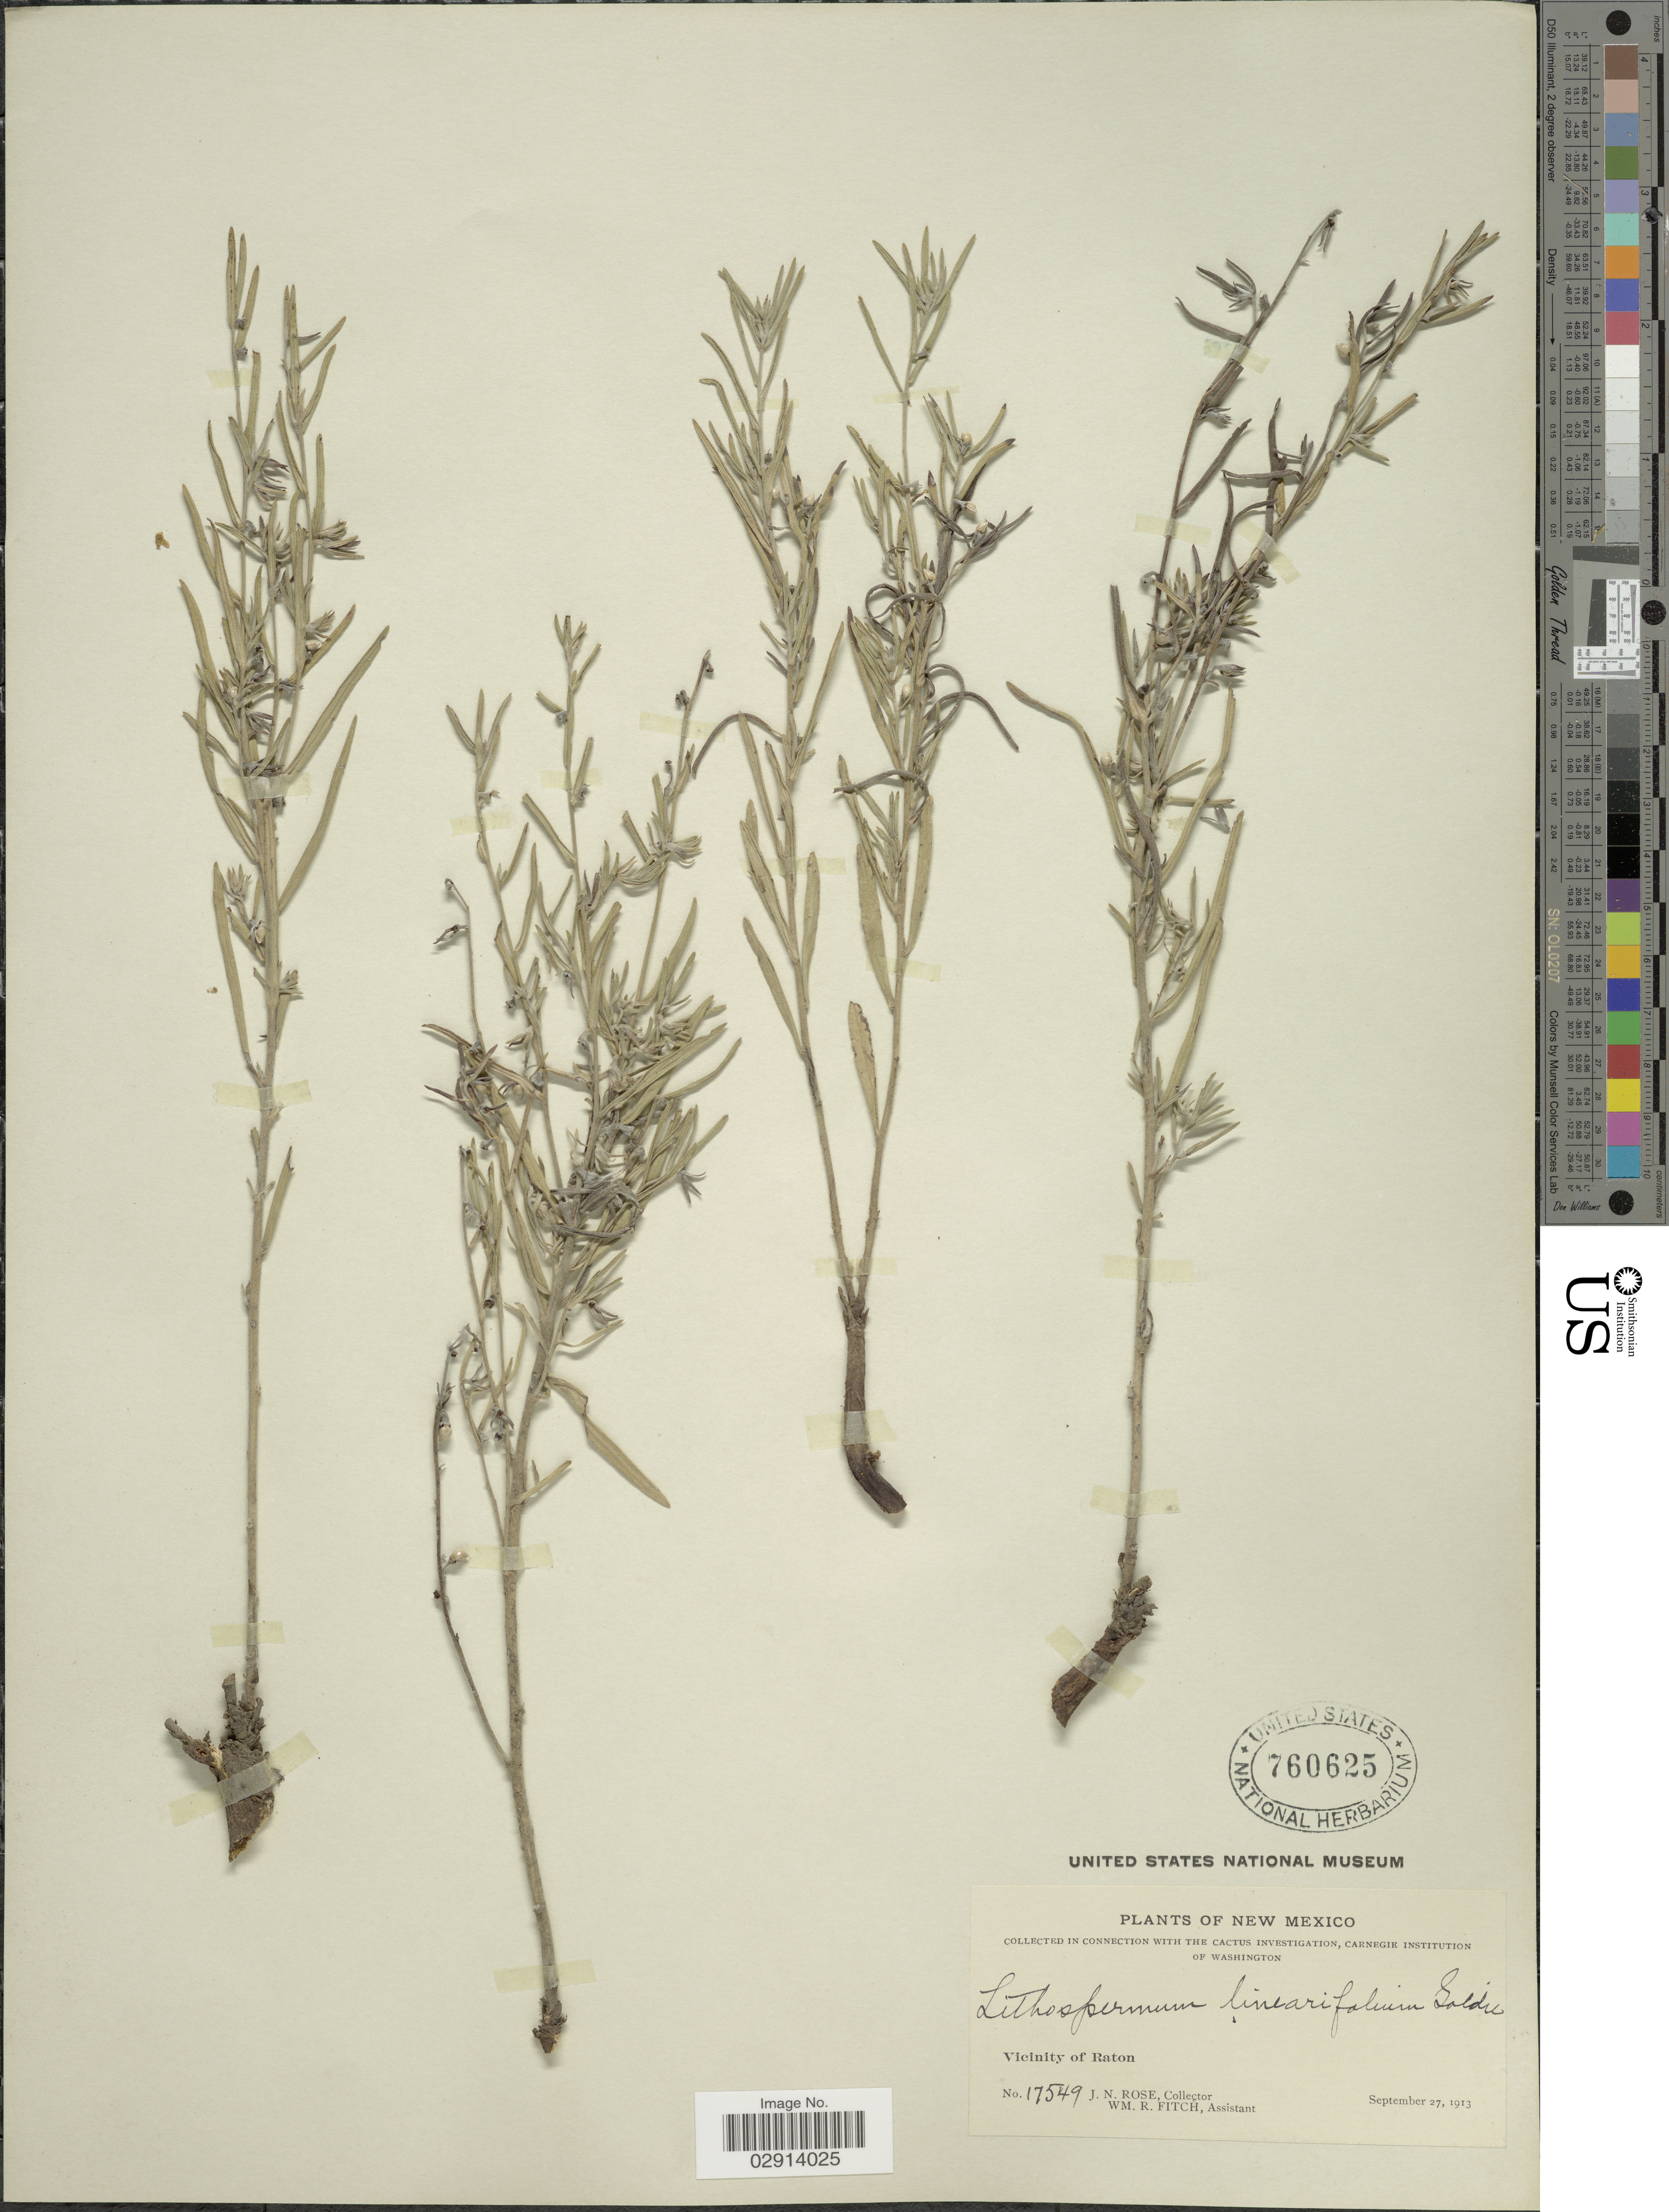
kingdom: Plantae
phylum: Tracheophyta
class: Magnoliopsida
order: Boraginales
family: Boraginaceae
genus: Lithospermum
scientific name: Lithospermum incisum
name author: Lehm.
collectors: J. N. Rose & W. R. Fitch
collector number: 17549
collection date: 1913-09-27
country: United States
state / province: New Mexico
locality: Vicinity of Raton.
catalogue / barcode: US 760625